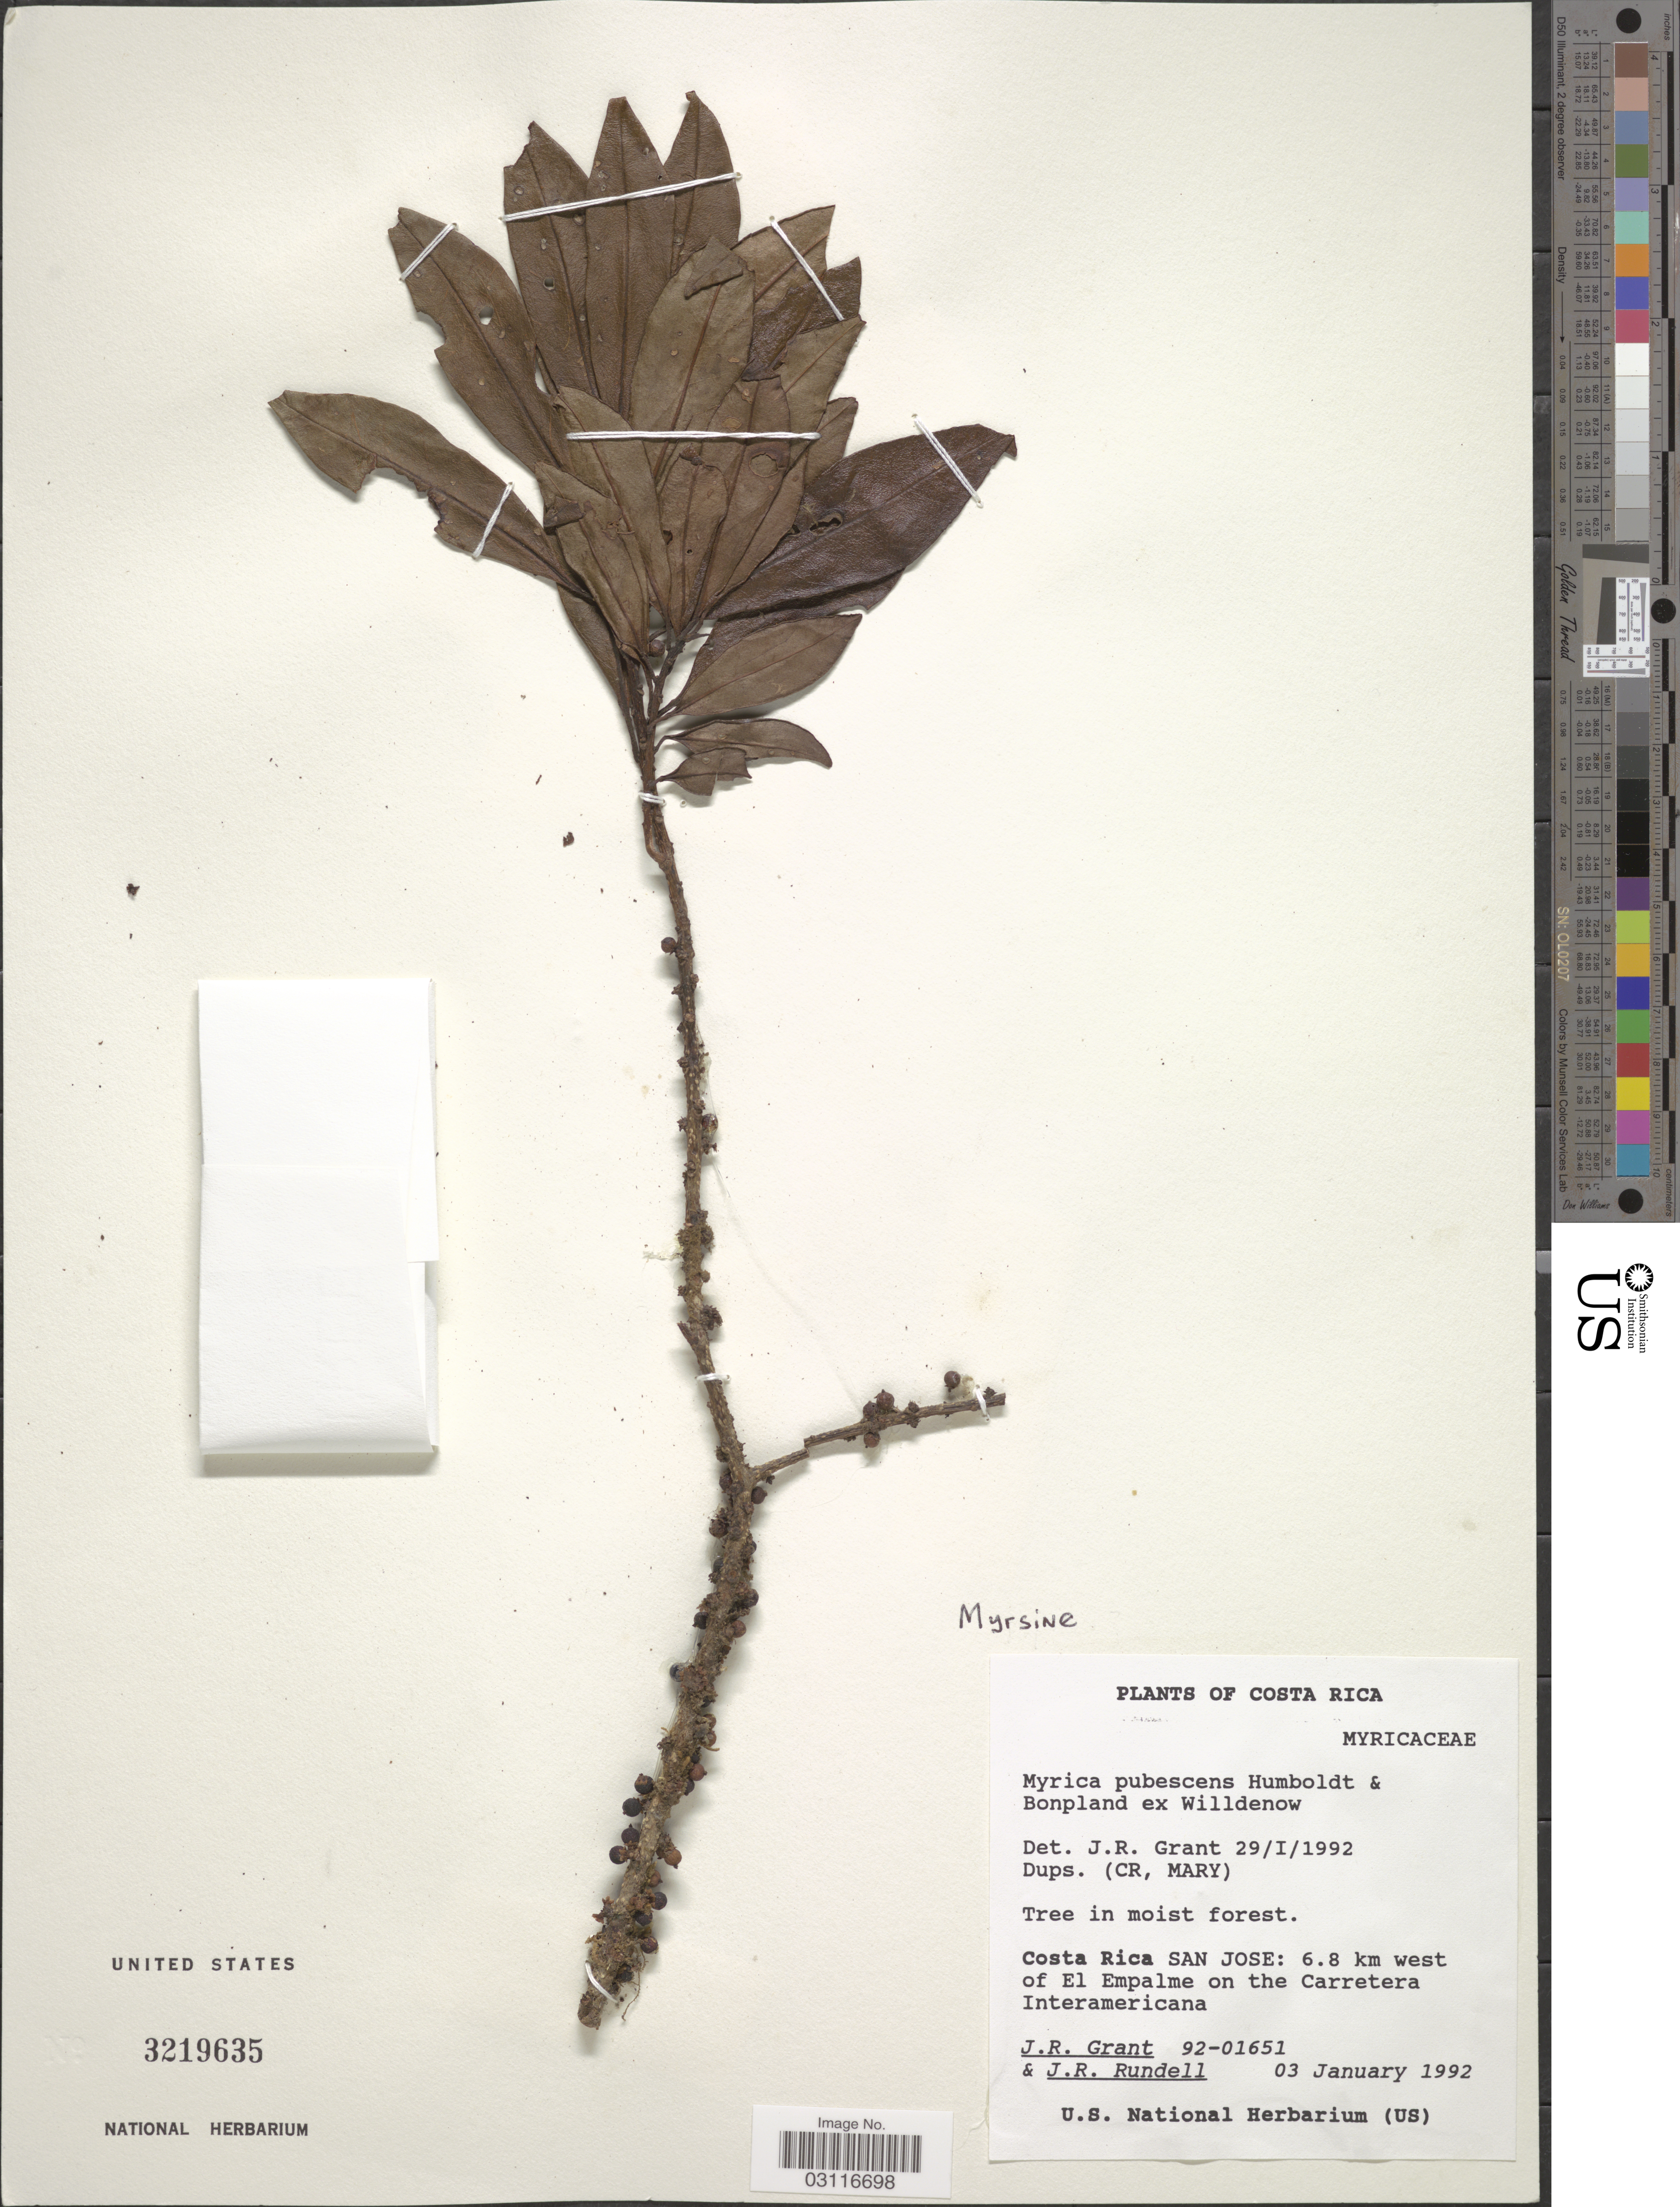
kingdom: Plantae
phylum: Tracheophyta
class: Magnoliopsida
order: Ericales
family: Primulaceae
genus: Myrsine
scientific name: Myrsine sp.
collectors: J. Grant & J. R. Rundell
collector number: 92-01651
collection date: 1992-01-03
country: Costa Rica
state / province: San José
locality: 6.8 km west of El Empalme on the Carretera Interamericana.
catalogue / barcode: US 3219635